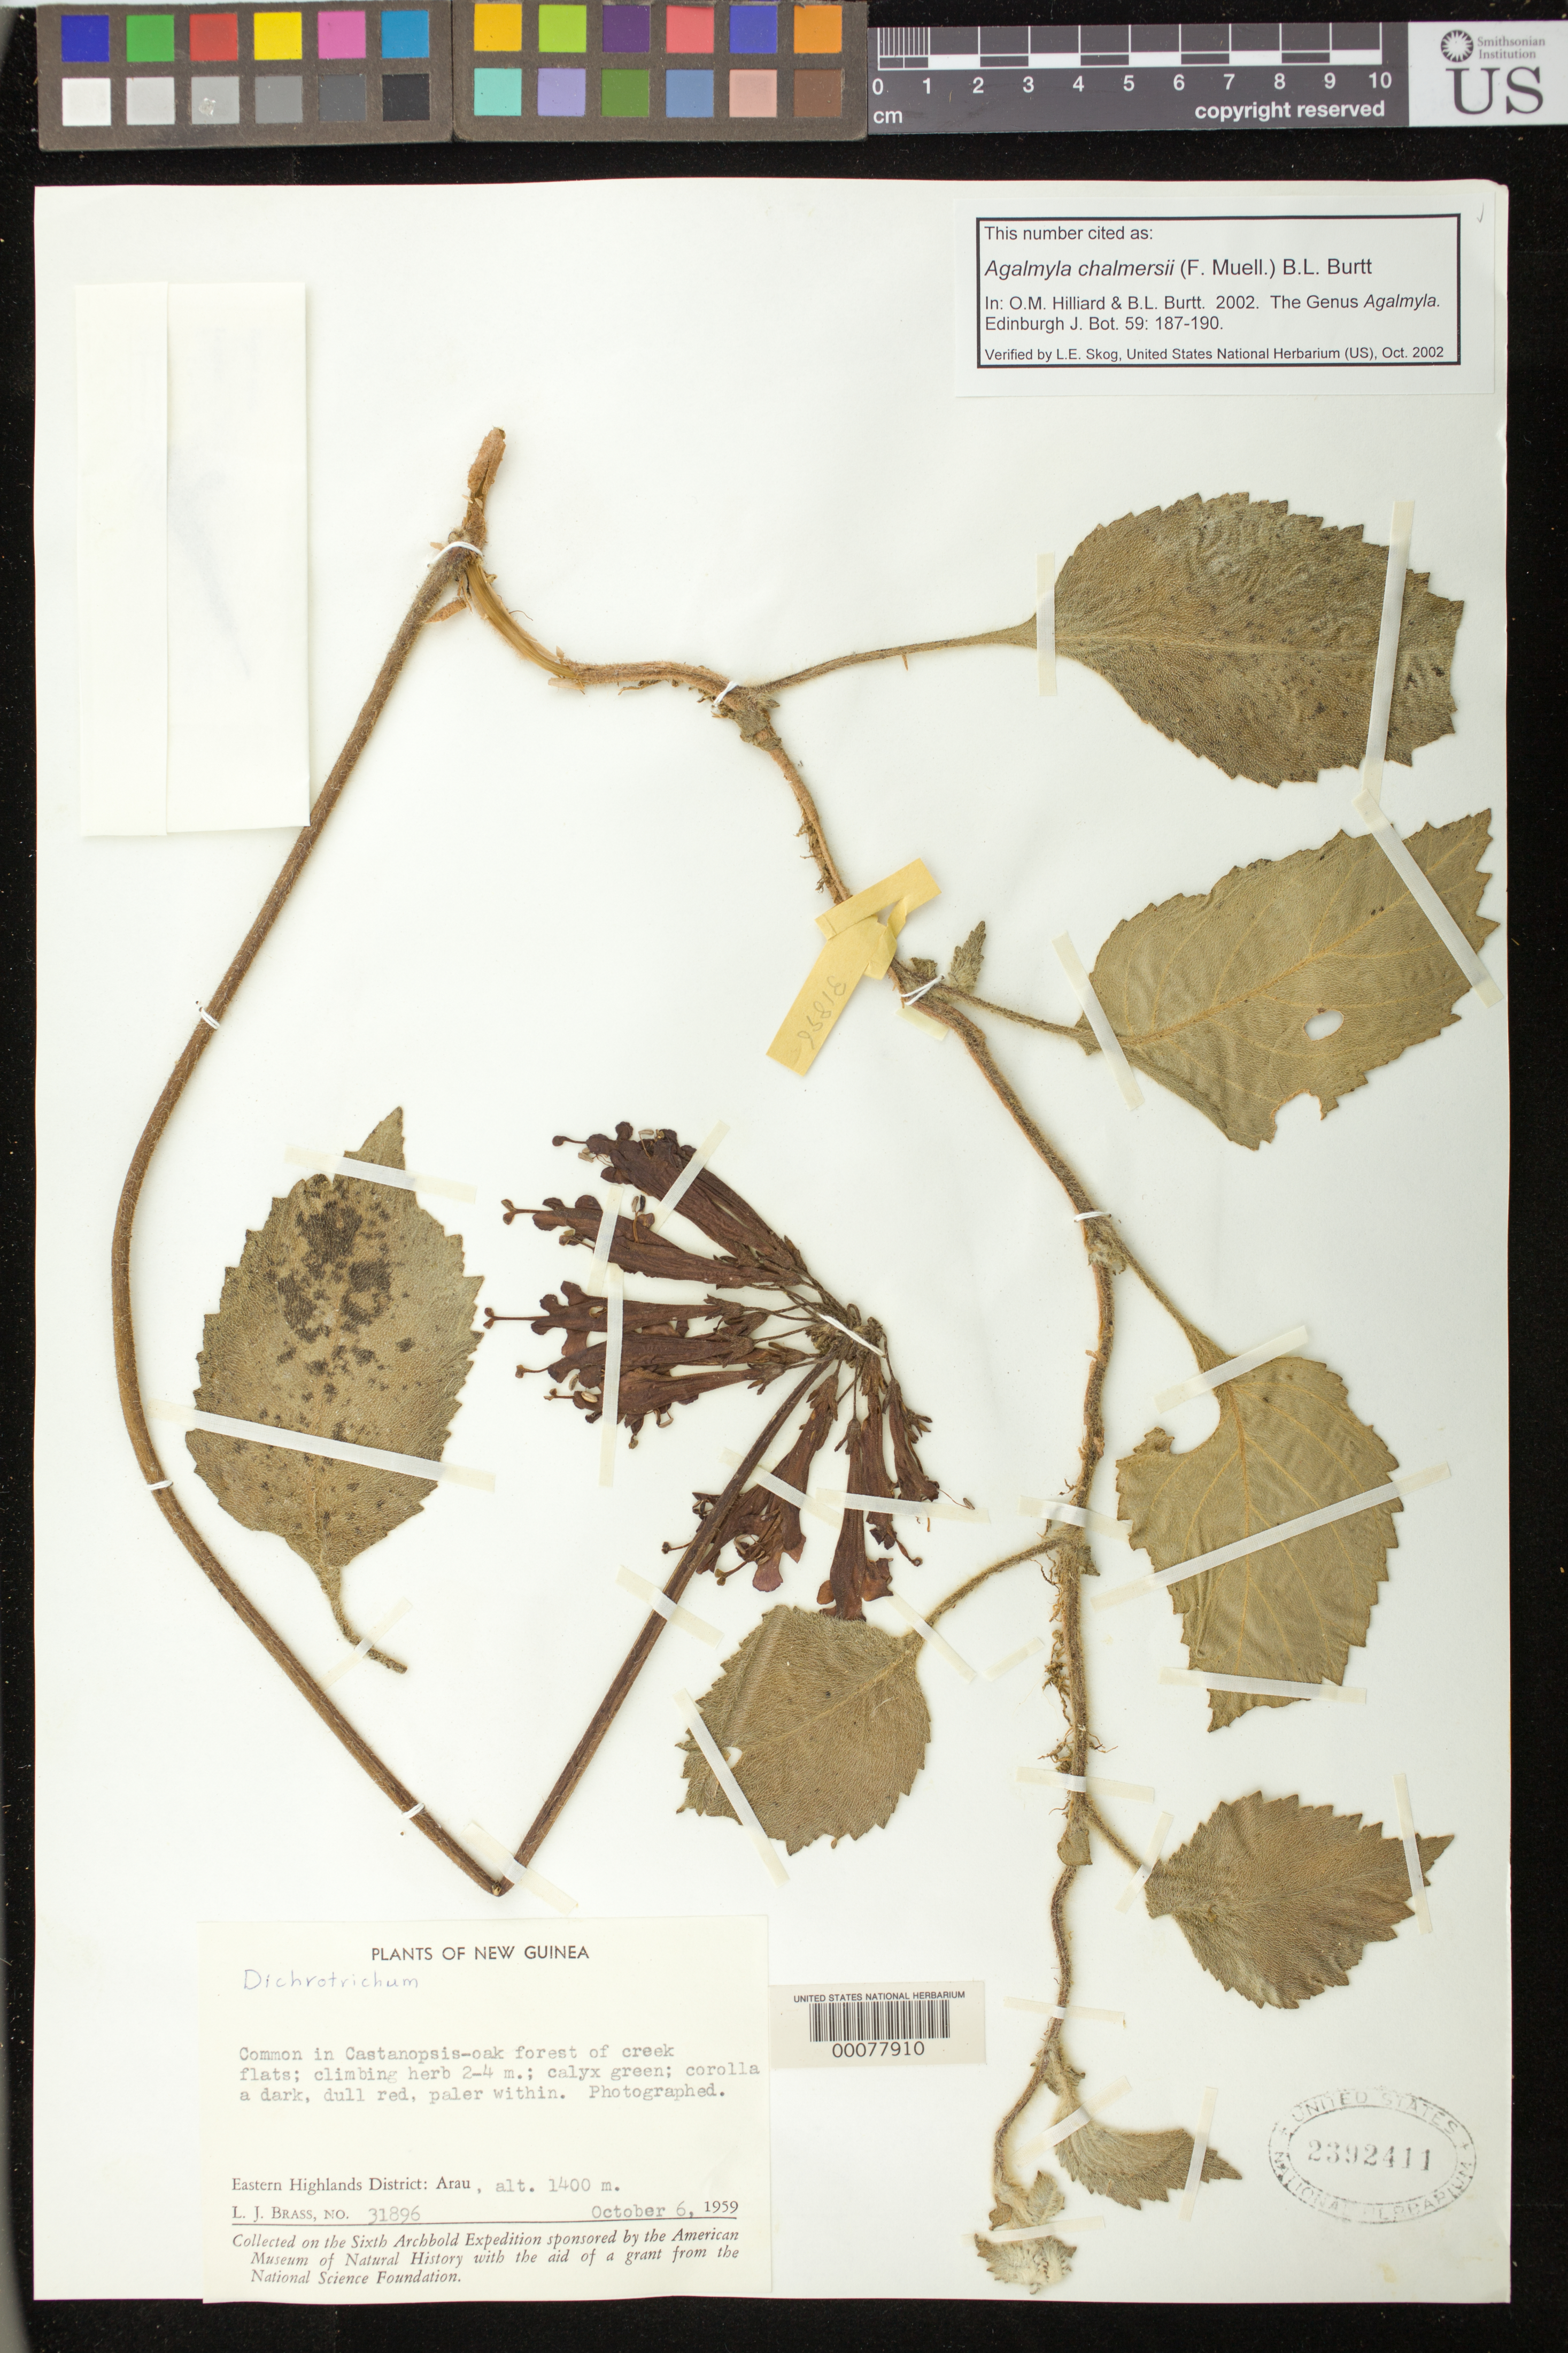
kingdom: Plantae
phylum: Tracheophyta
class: Magnoliopsida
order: Lamiales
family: Gesneriaceae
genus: Agalmyla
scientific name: Agalmyla chalmersii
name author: (F. Muell.) B.L. Burtt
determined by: Hilliard, O. M.; Burtt, B. L.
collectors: L. J. Brass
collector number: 31896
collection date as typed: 06 Oct 1959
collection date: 1959-10-06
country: Papua New Guinea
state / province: Eastern Highlands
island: New Guinea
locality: Eastern Highlands District: Arau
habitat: Common in Castanopsis-oak forest of creek flats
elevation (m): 1400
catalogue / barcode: US 2392411